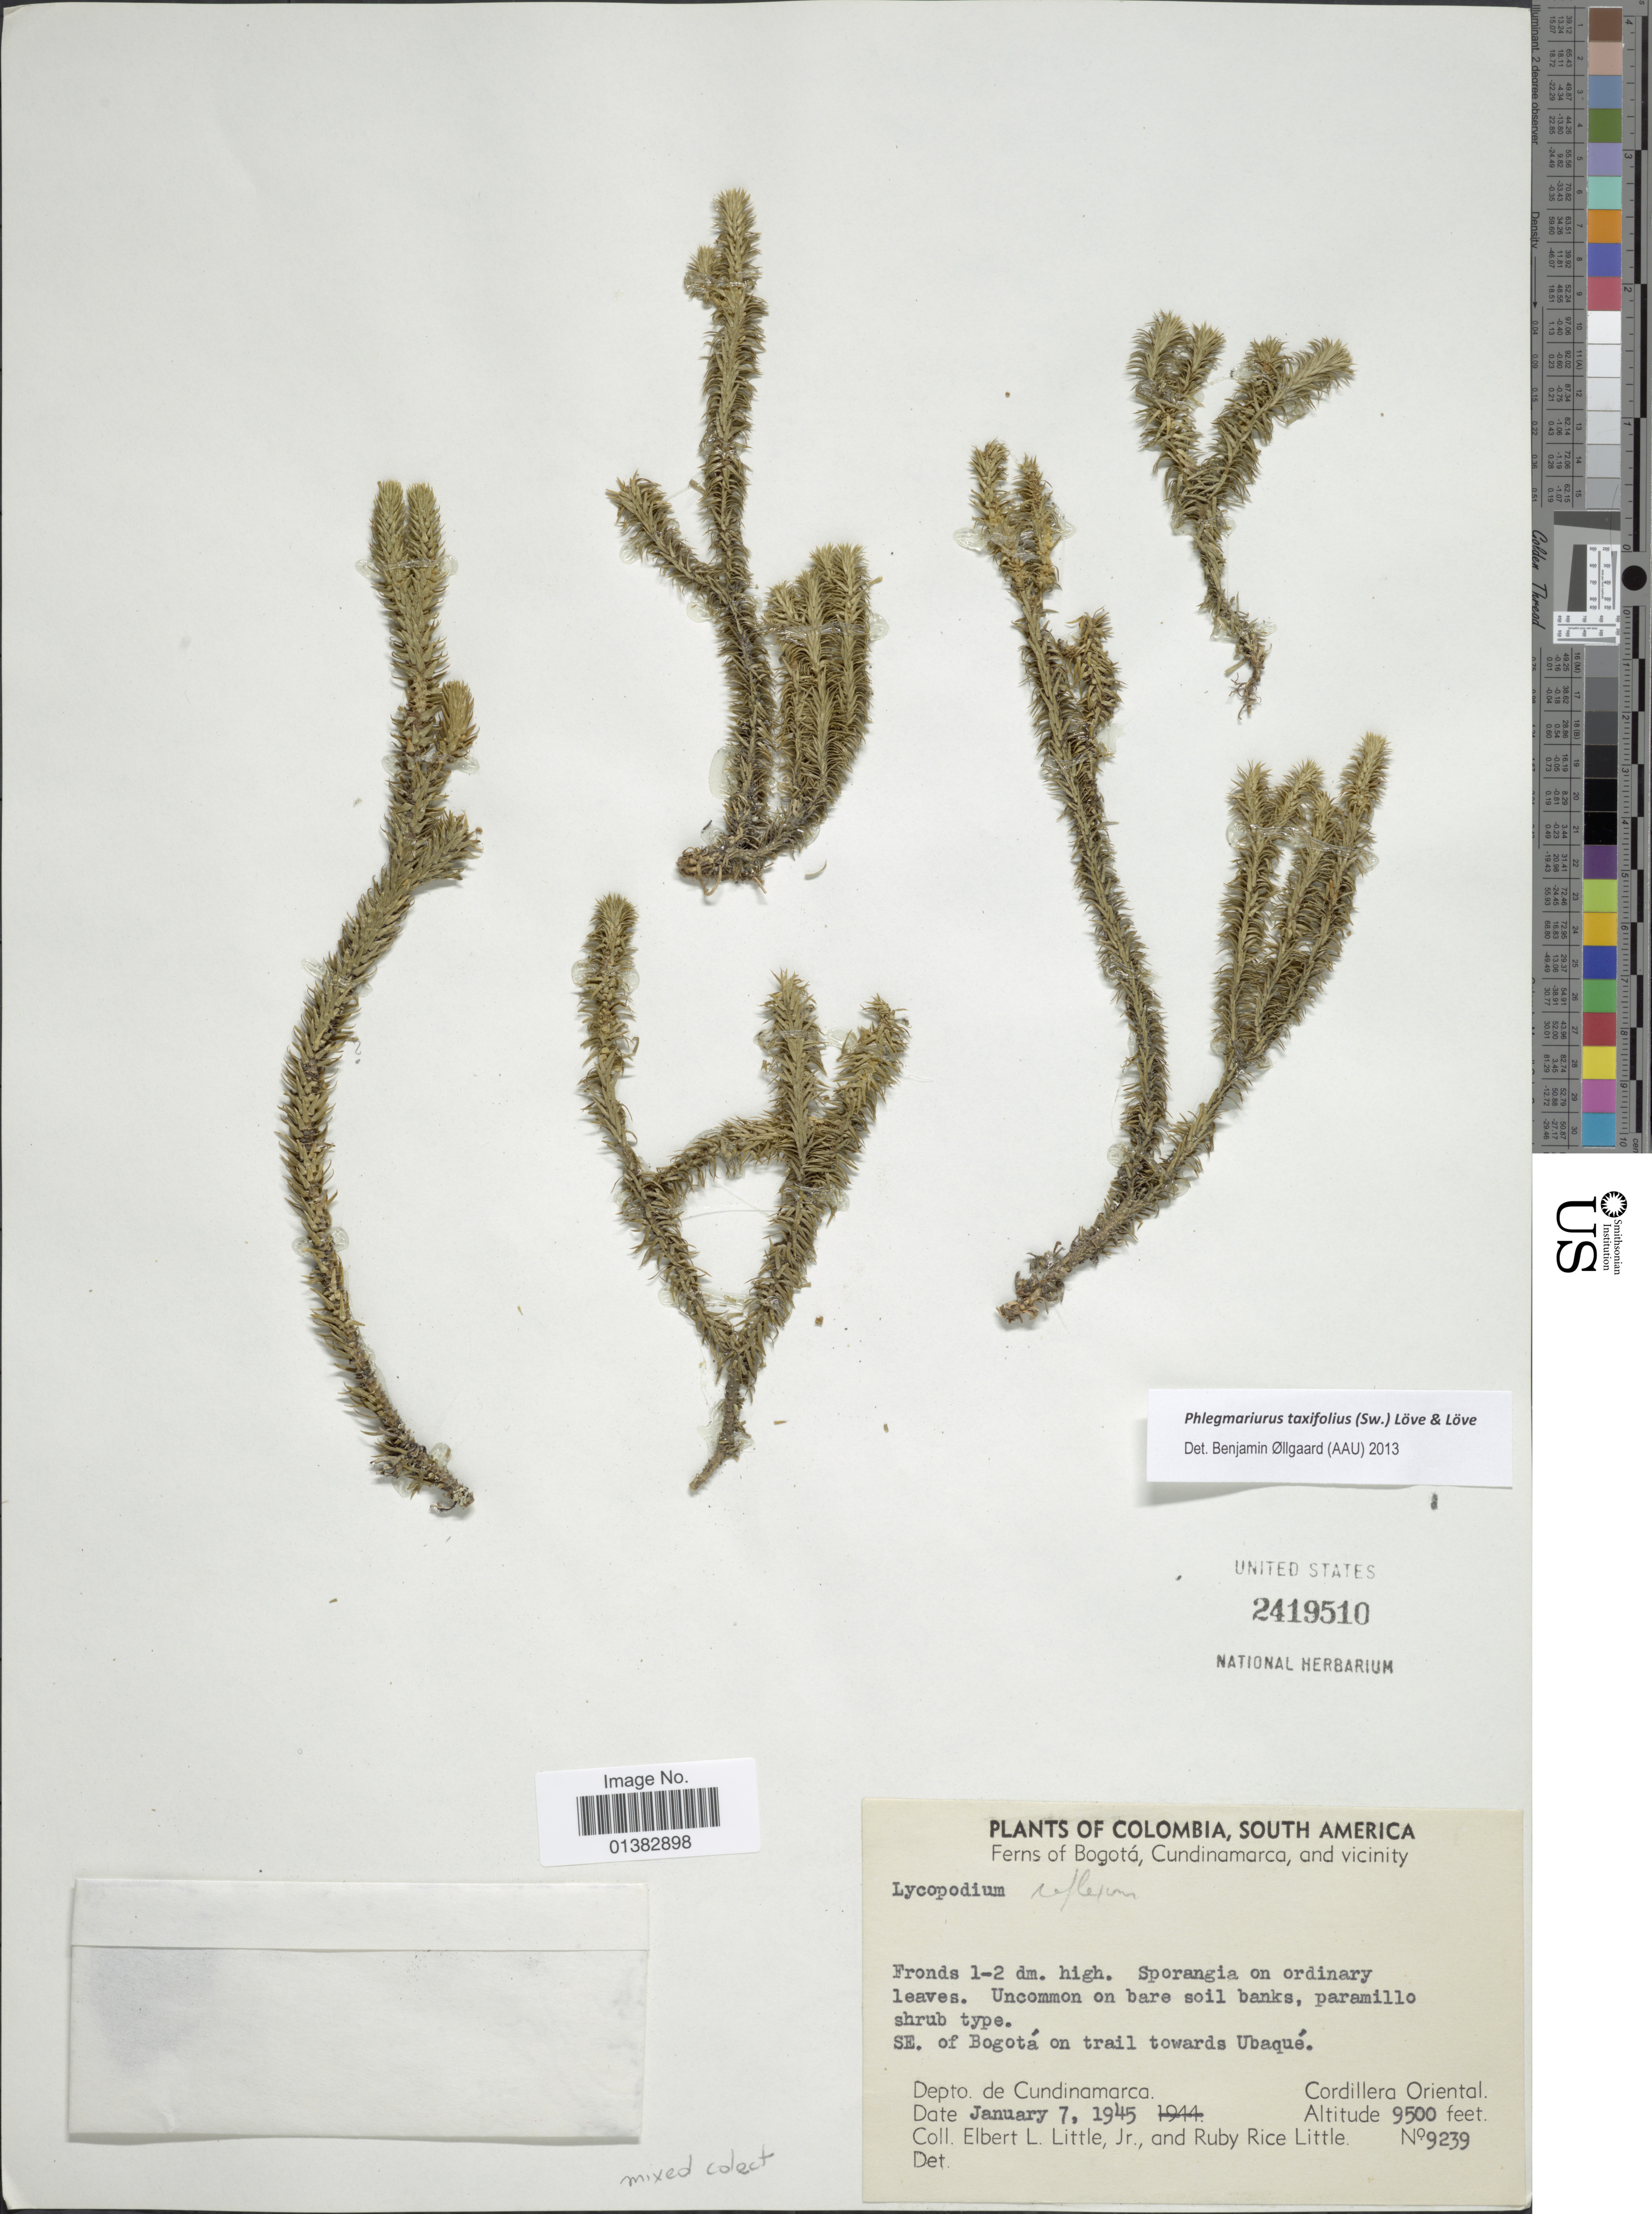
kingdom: Plantae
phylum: Tracheophyta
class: Lycopodiopsida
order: Lycopodiales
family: Lycopodiaceae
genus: Phlegmariurus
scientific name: Phlegmariurus taxifolius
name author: (Sw.) Á. Löve & D. Löve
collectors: E. L. Little & R. R. Little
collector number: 9239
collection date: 1945-01-07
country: Colombia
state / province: Cundinamarca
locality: SE. of Bogotá on trail towards Ubaqué, Cordillera Oriental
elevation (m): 2896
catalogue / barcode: US 2419510